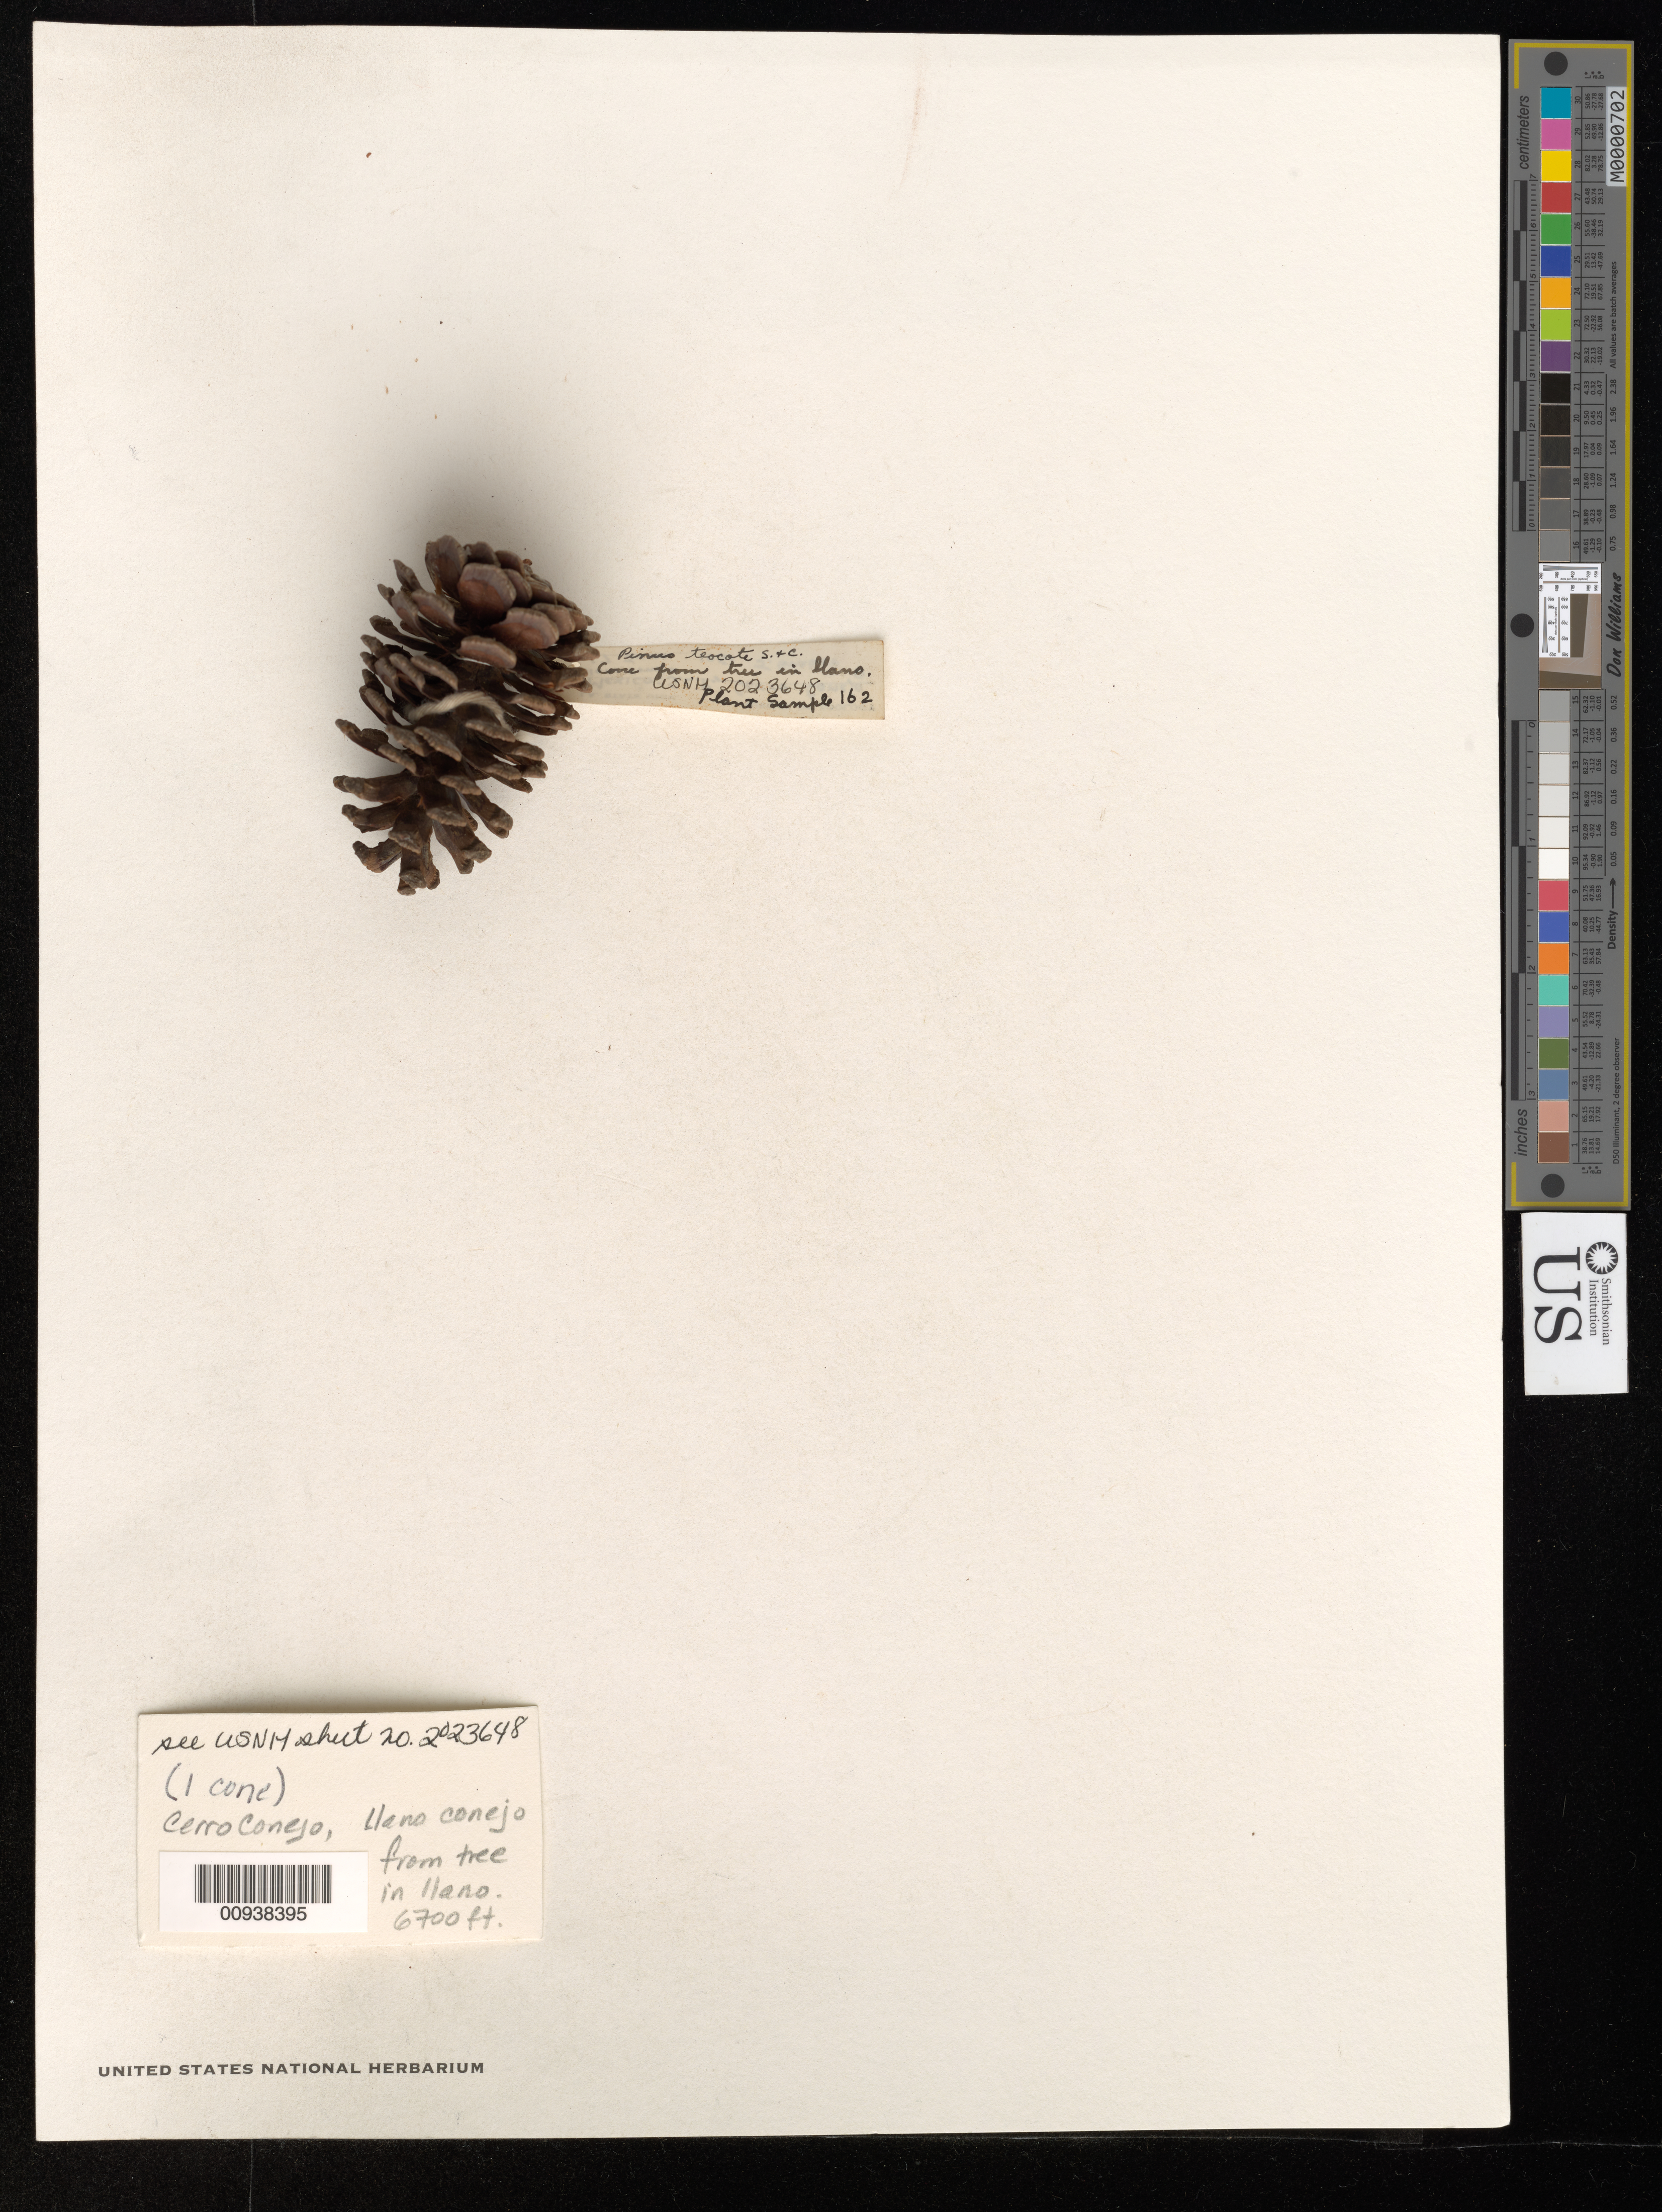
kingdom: Plantae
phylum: Tracheophyta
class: Pinopsida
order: Pinales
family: Pinaceae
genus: Pinus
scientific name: Pinus teocote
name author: Schltdl. & Cham.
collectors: J. Graber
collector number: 162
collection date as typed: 17 Jun 1951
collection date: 1951-06-17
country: Mexico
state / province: San Luis Potosí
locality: Cerro Conejo, Llano de Conejo.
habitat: Llano.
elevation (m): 2042